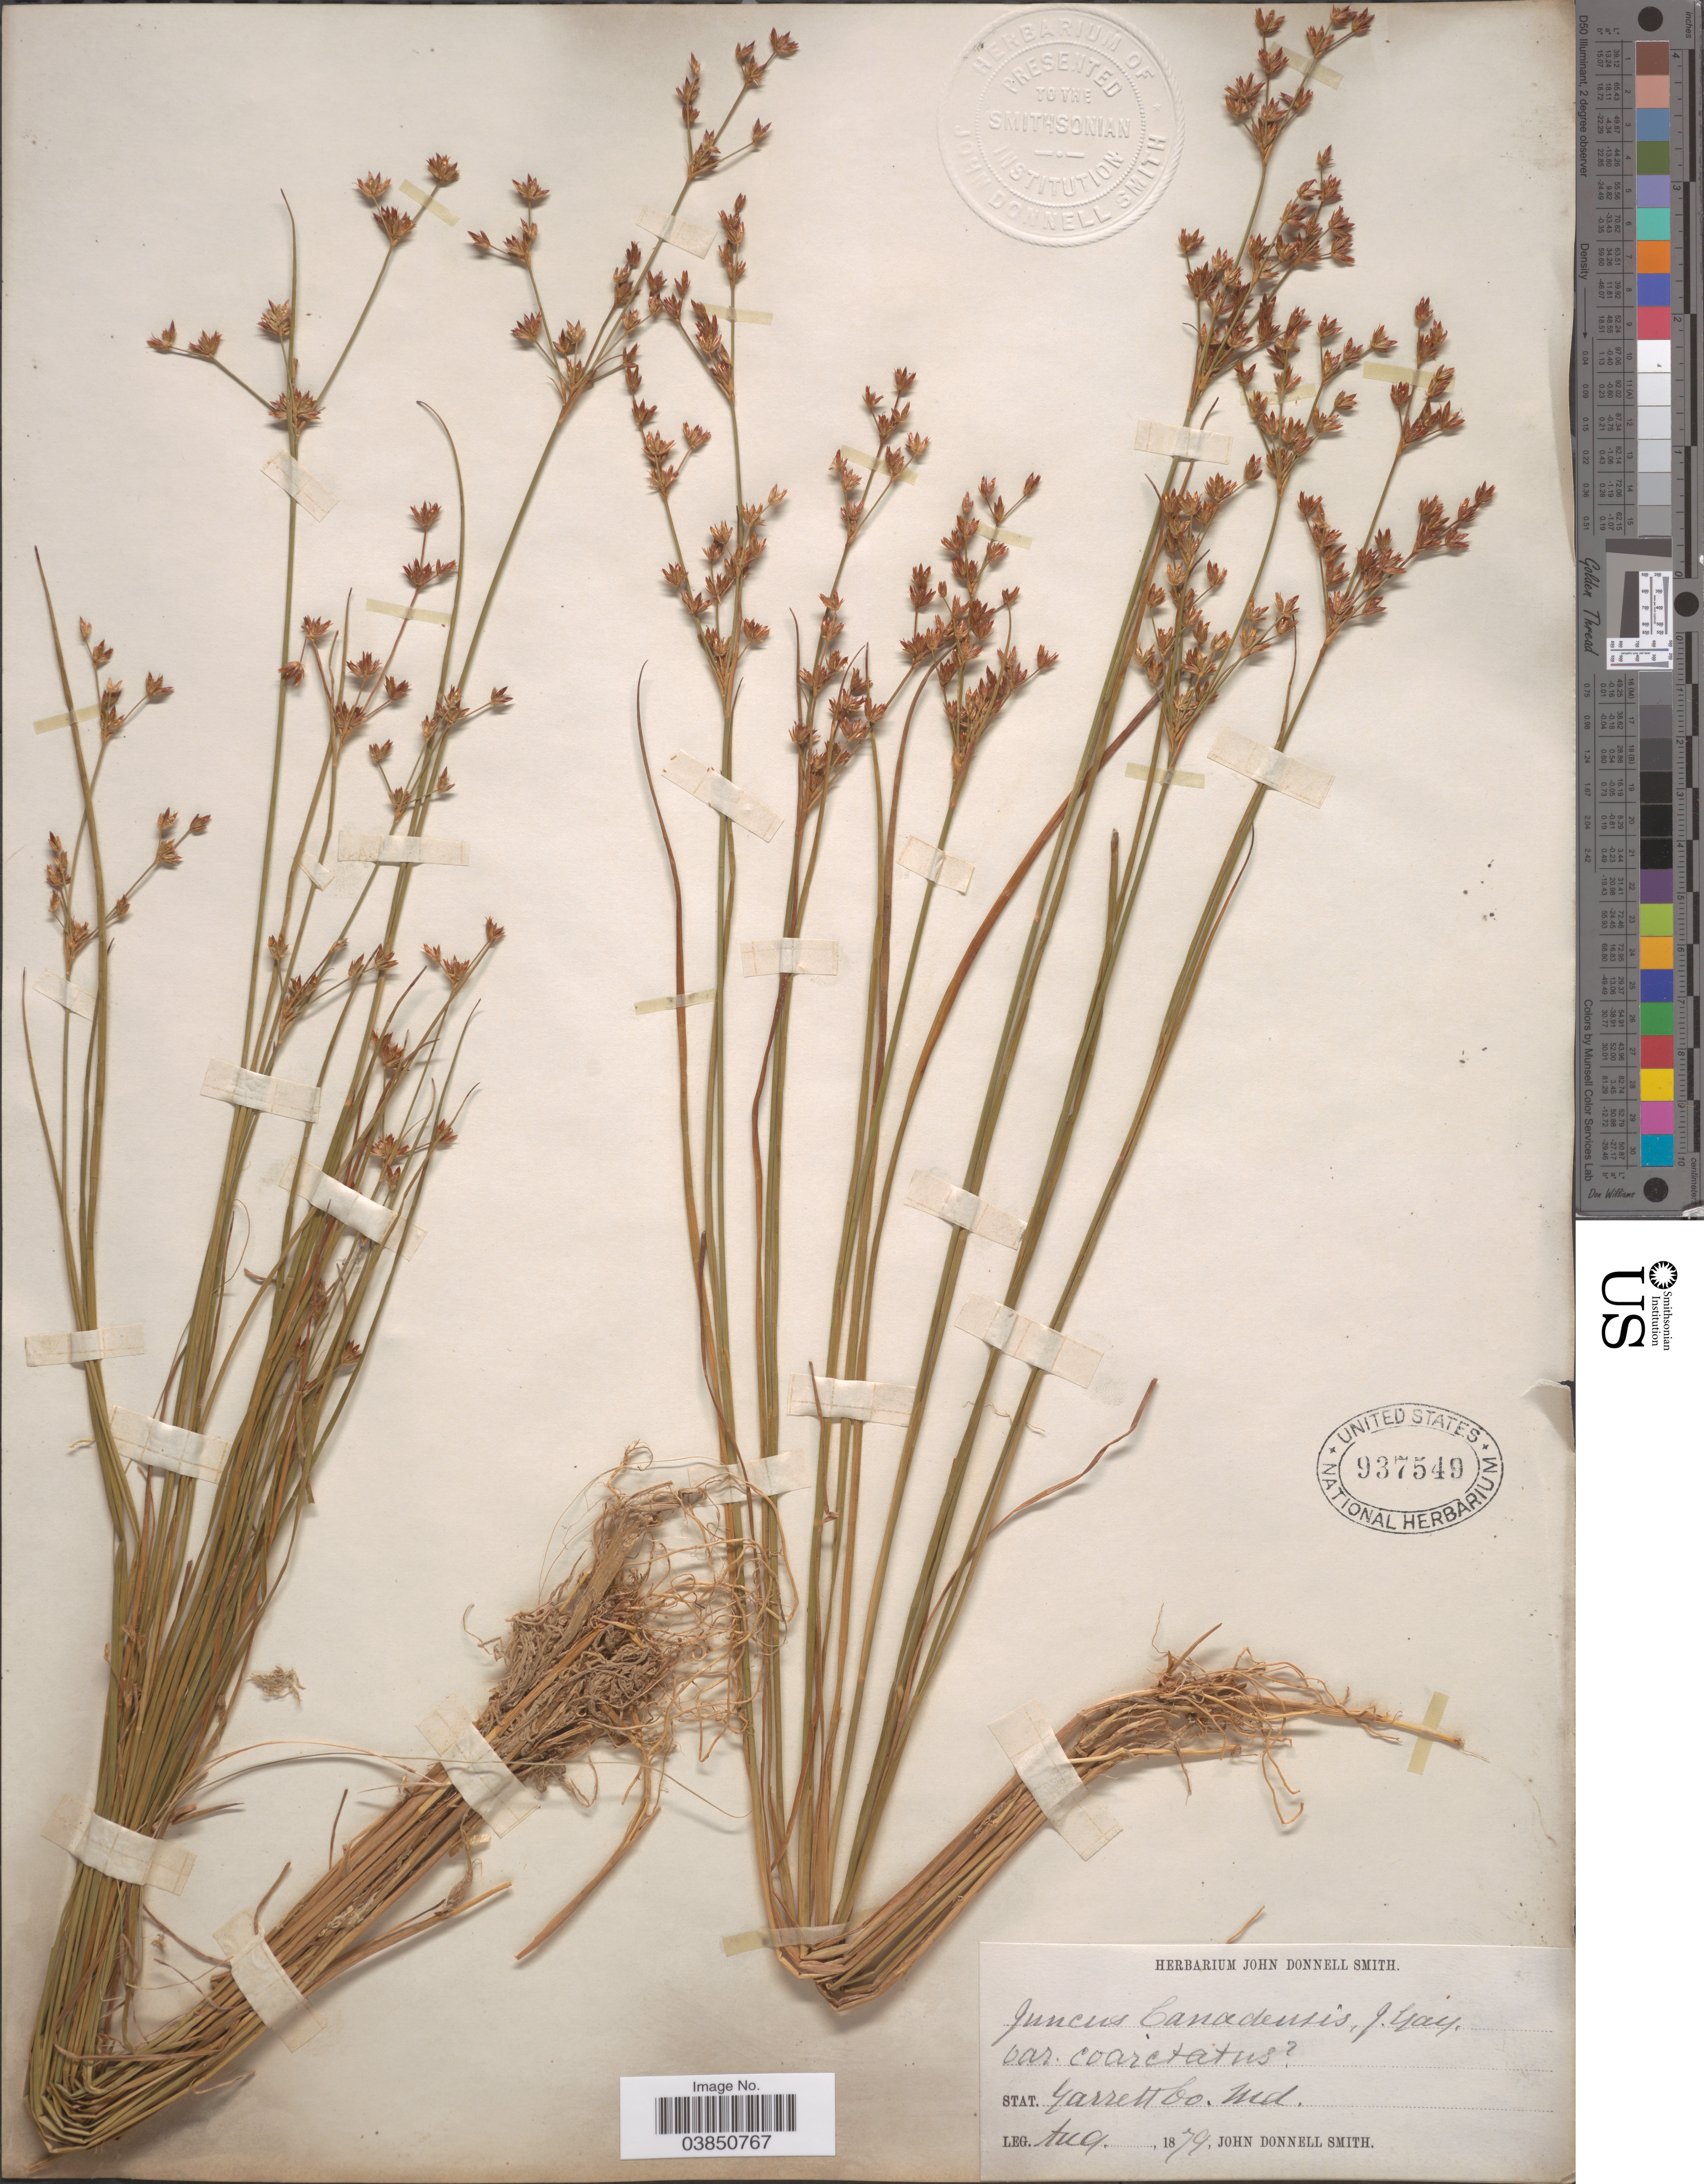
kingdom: Plantae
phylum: Tracheophyta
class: Liliopsida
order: Poales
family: Juncaceae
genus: Juncus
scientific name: Juncus brevicaudatus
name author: (Engelm.) Fernald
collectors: J. Donnell Smith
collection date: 1879-08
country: United States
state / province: Maryland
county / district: Garrett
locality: Stat. Garrett Co.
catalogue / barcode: US 937549